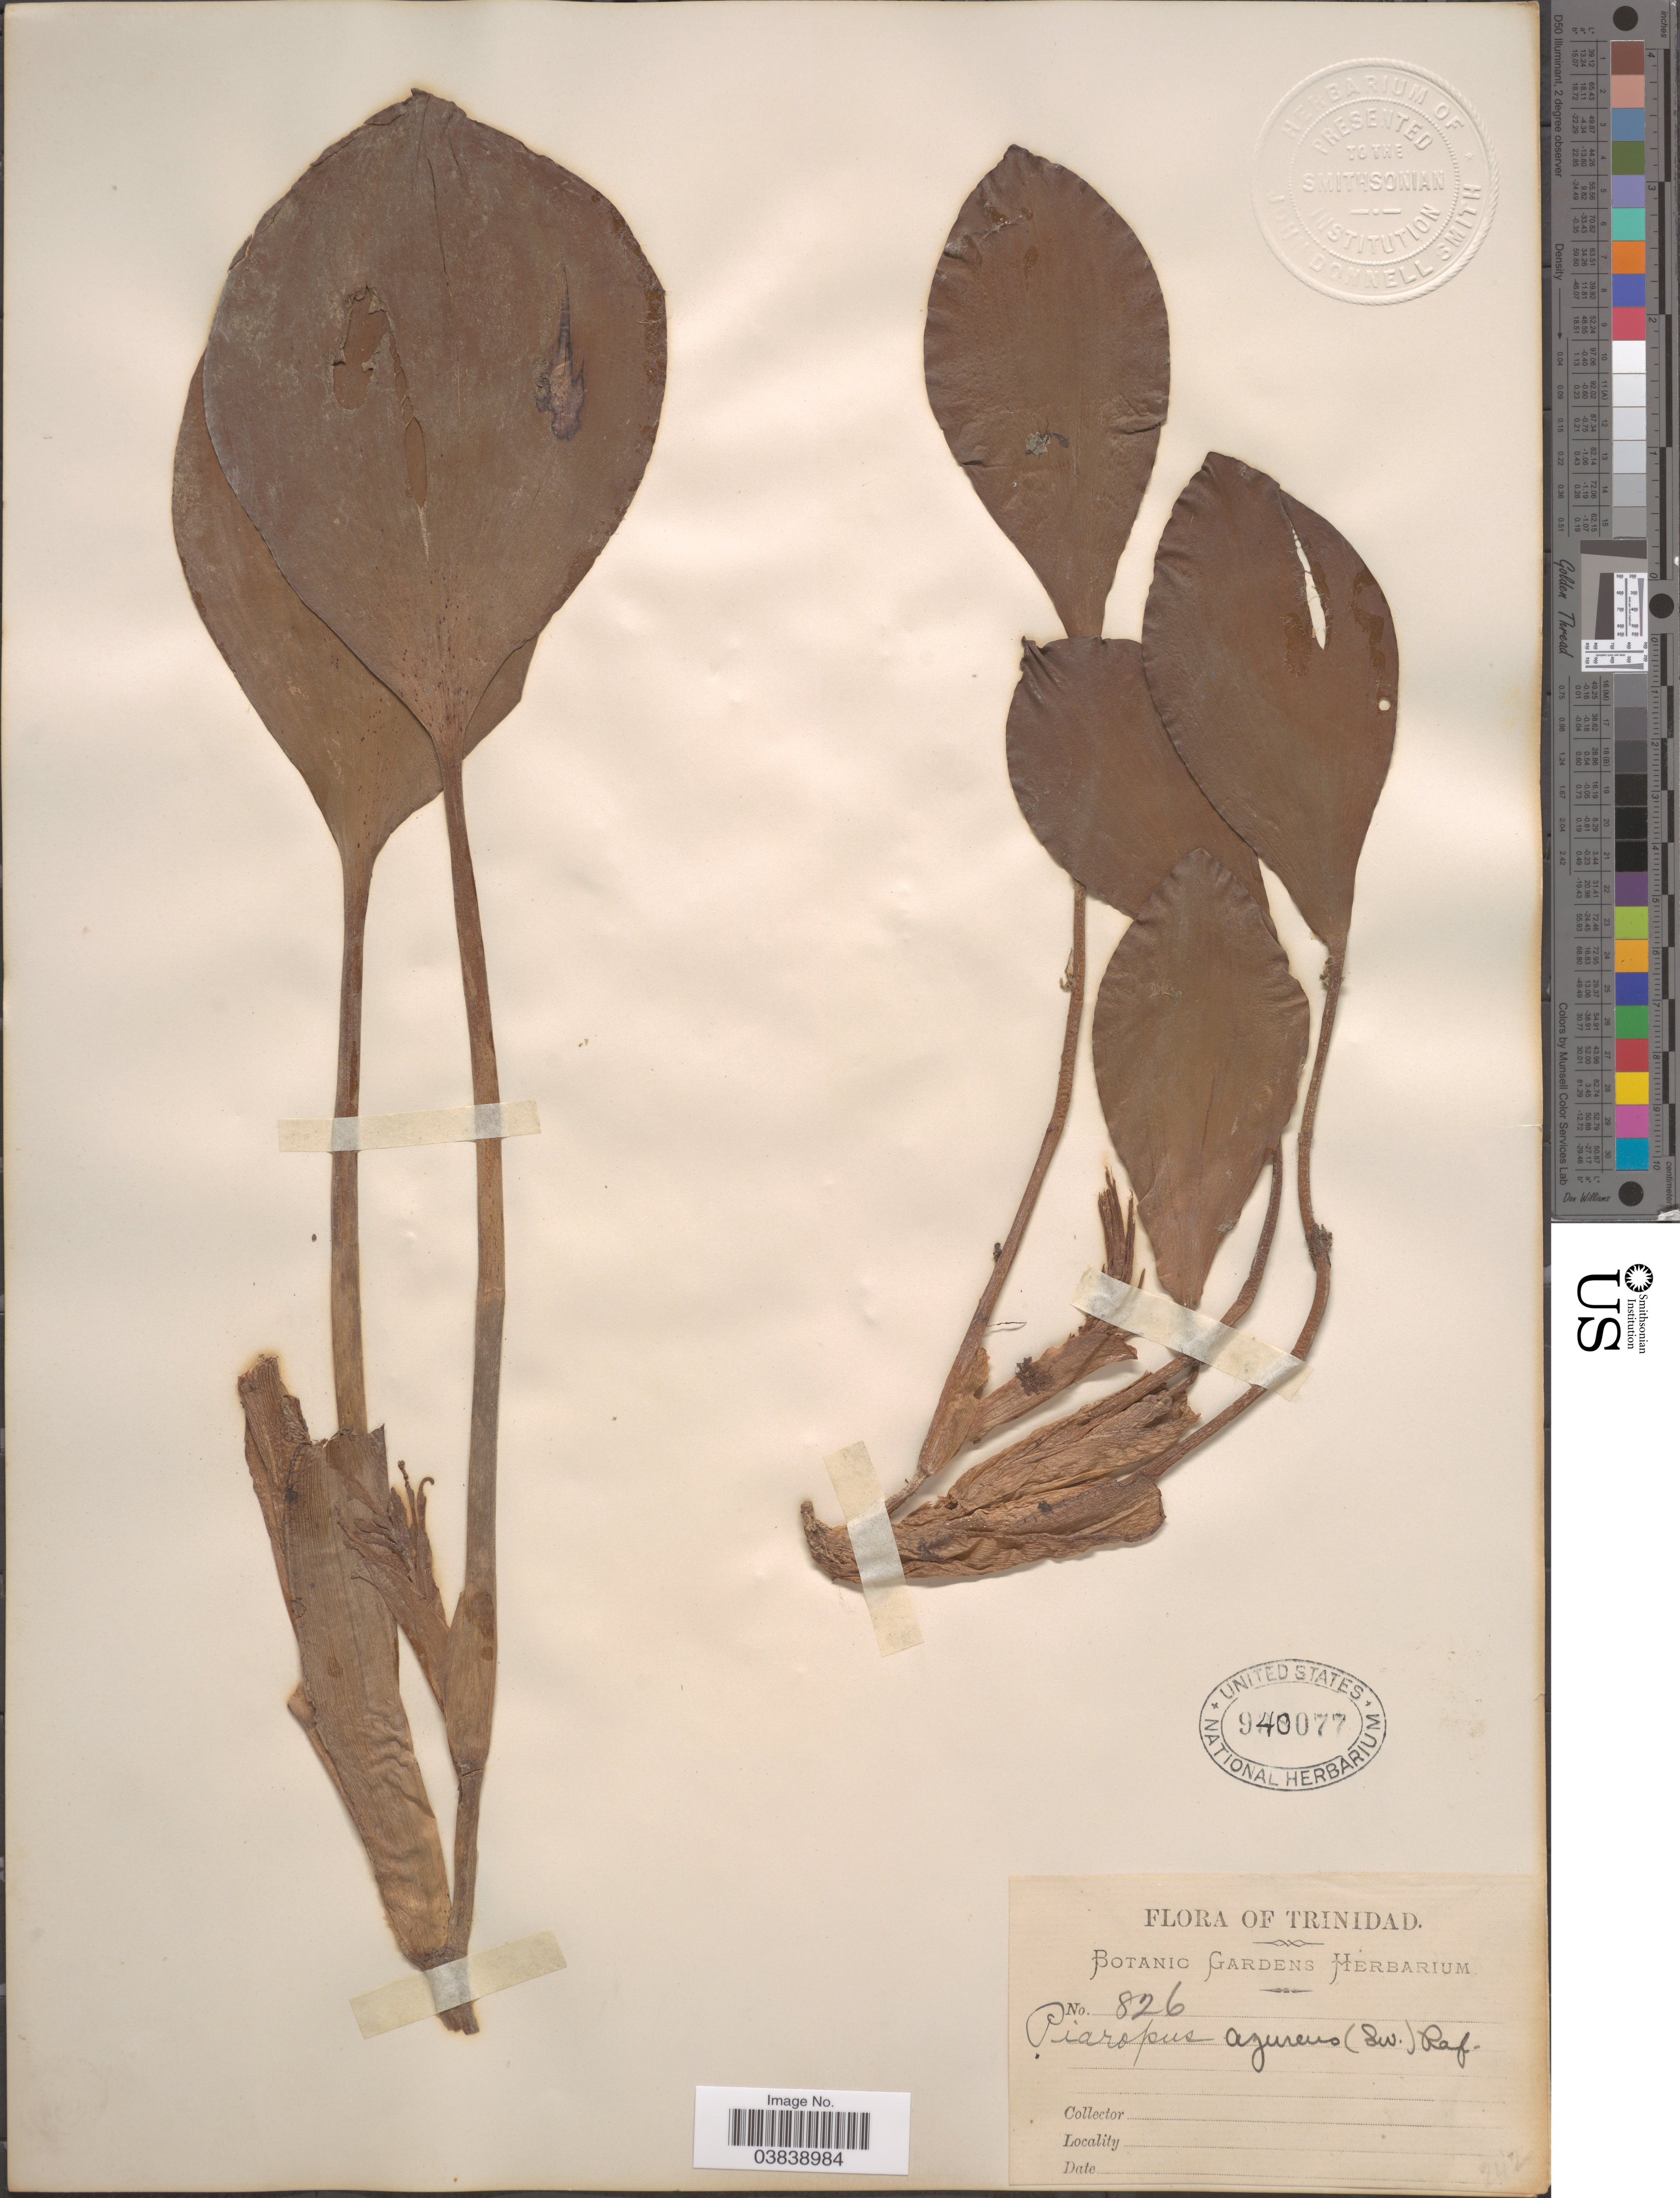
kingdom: Plantae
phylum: Tracheophyta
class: Liliopsida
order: Commelinales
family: Pontederiaceae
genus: Eichhornia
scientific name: Eichhornia azurea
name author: (Sw.) Kunth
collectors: ex herb. Botanic Gardens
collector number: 826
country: Trinidad and Tobago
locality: Trinidad.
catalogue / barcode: US 940077